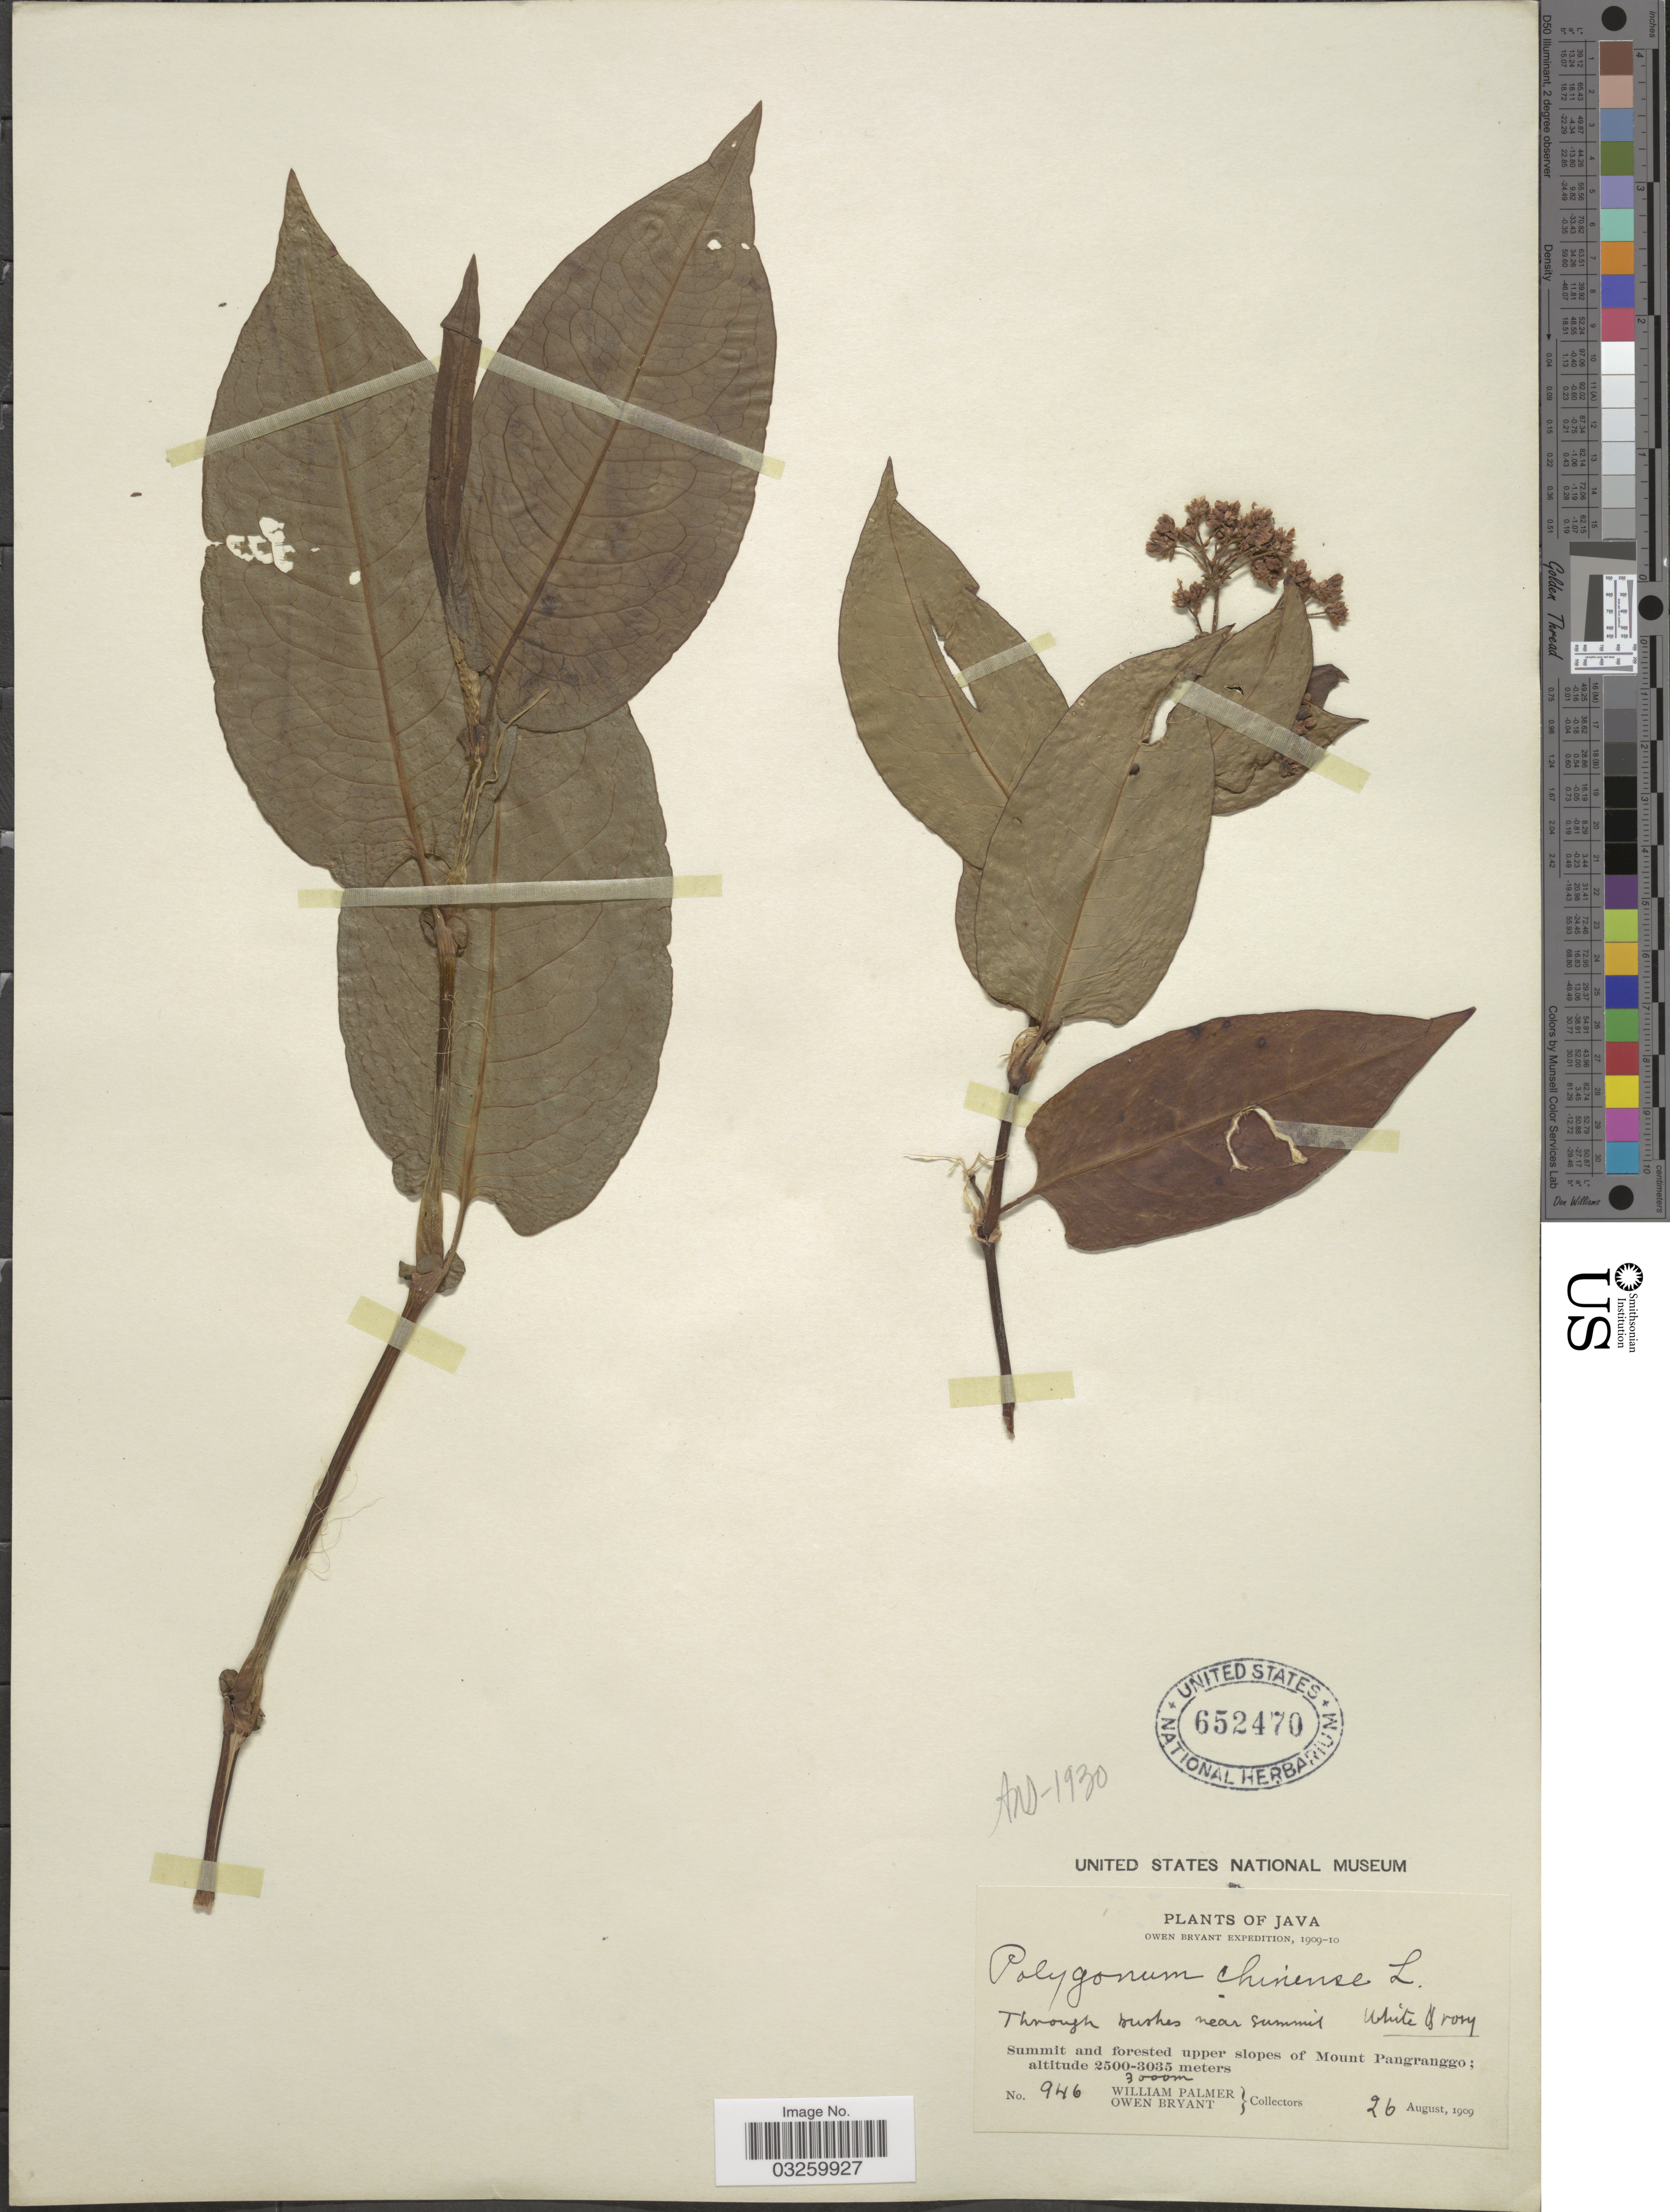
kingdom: Plantae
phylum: Tracheophyta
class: Magnoliopsida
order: Caryophyllales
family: Polygonaceae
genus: Persicaria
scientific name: Persicaria chinensis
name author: (L.) H. Gross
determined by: Wagner, W. L., (BOT), Smithsonian Institution - National Museum of Natural History (UNITED STATES)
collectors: W. Palmer & O. Bryant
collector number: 946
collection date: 1909-08-26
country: Indonesia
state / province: Java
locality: Summit and forested upper slopes of Mount Pangranggo.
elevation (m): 3000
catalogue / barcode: US 652470